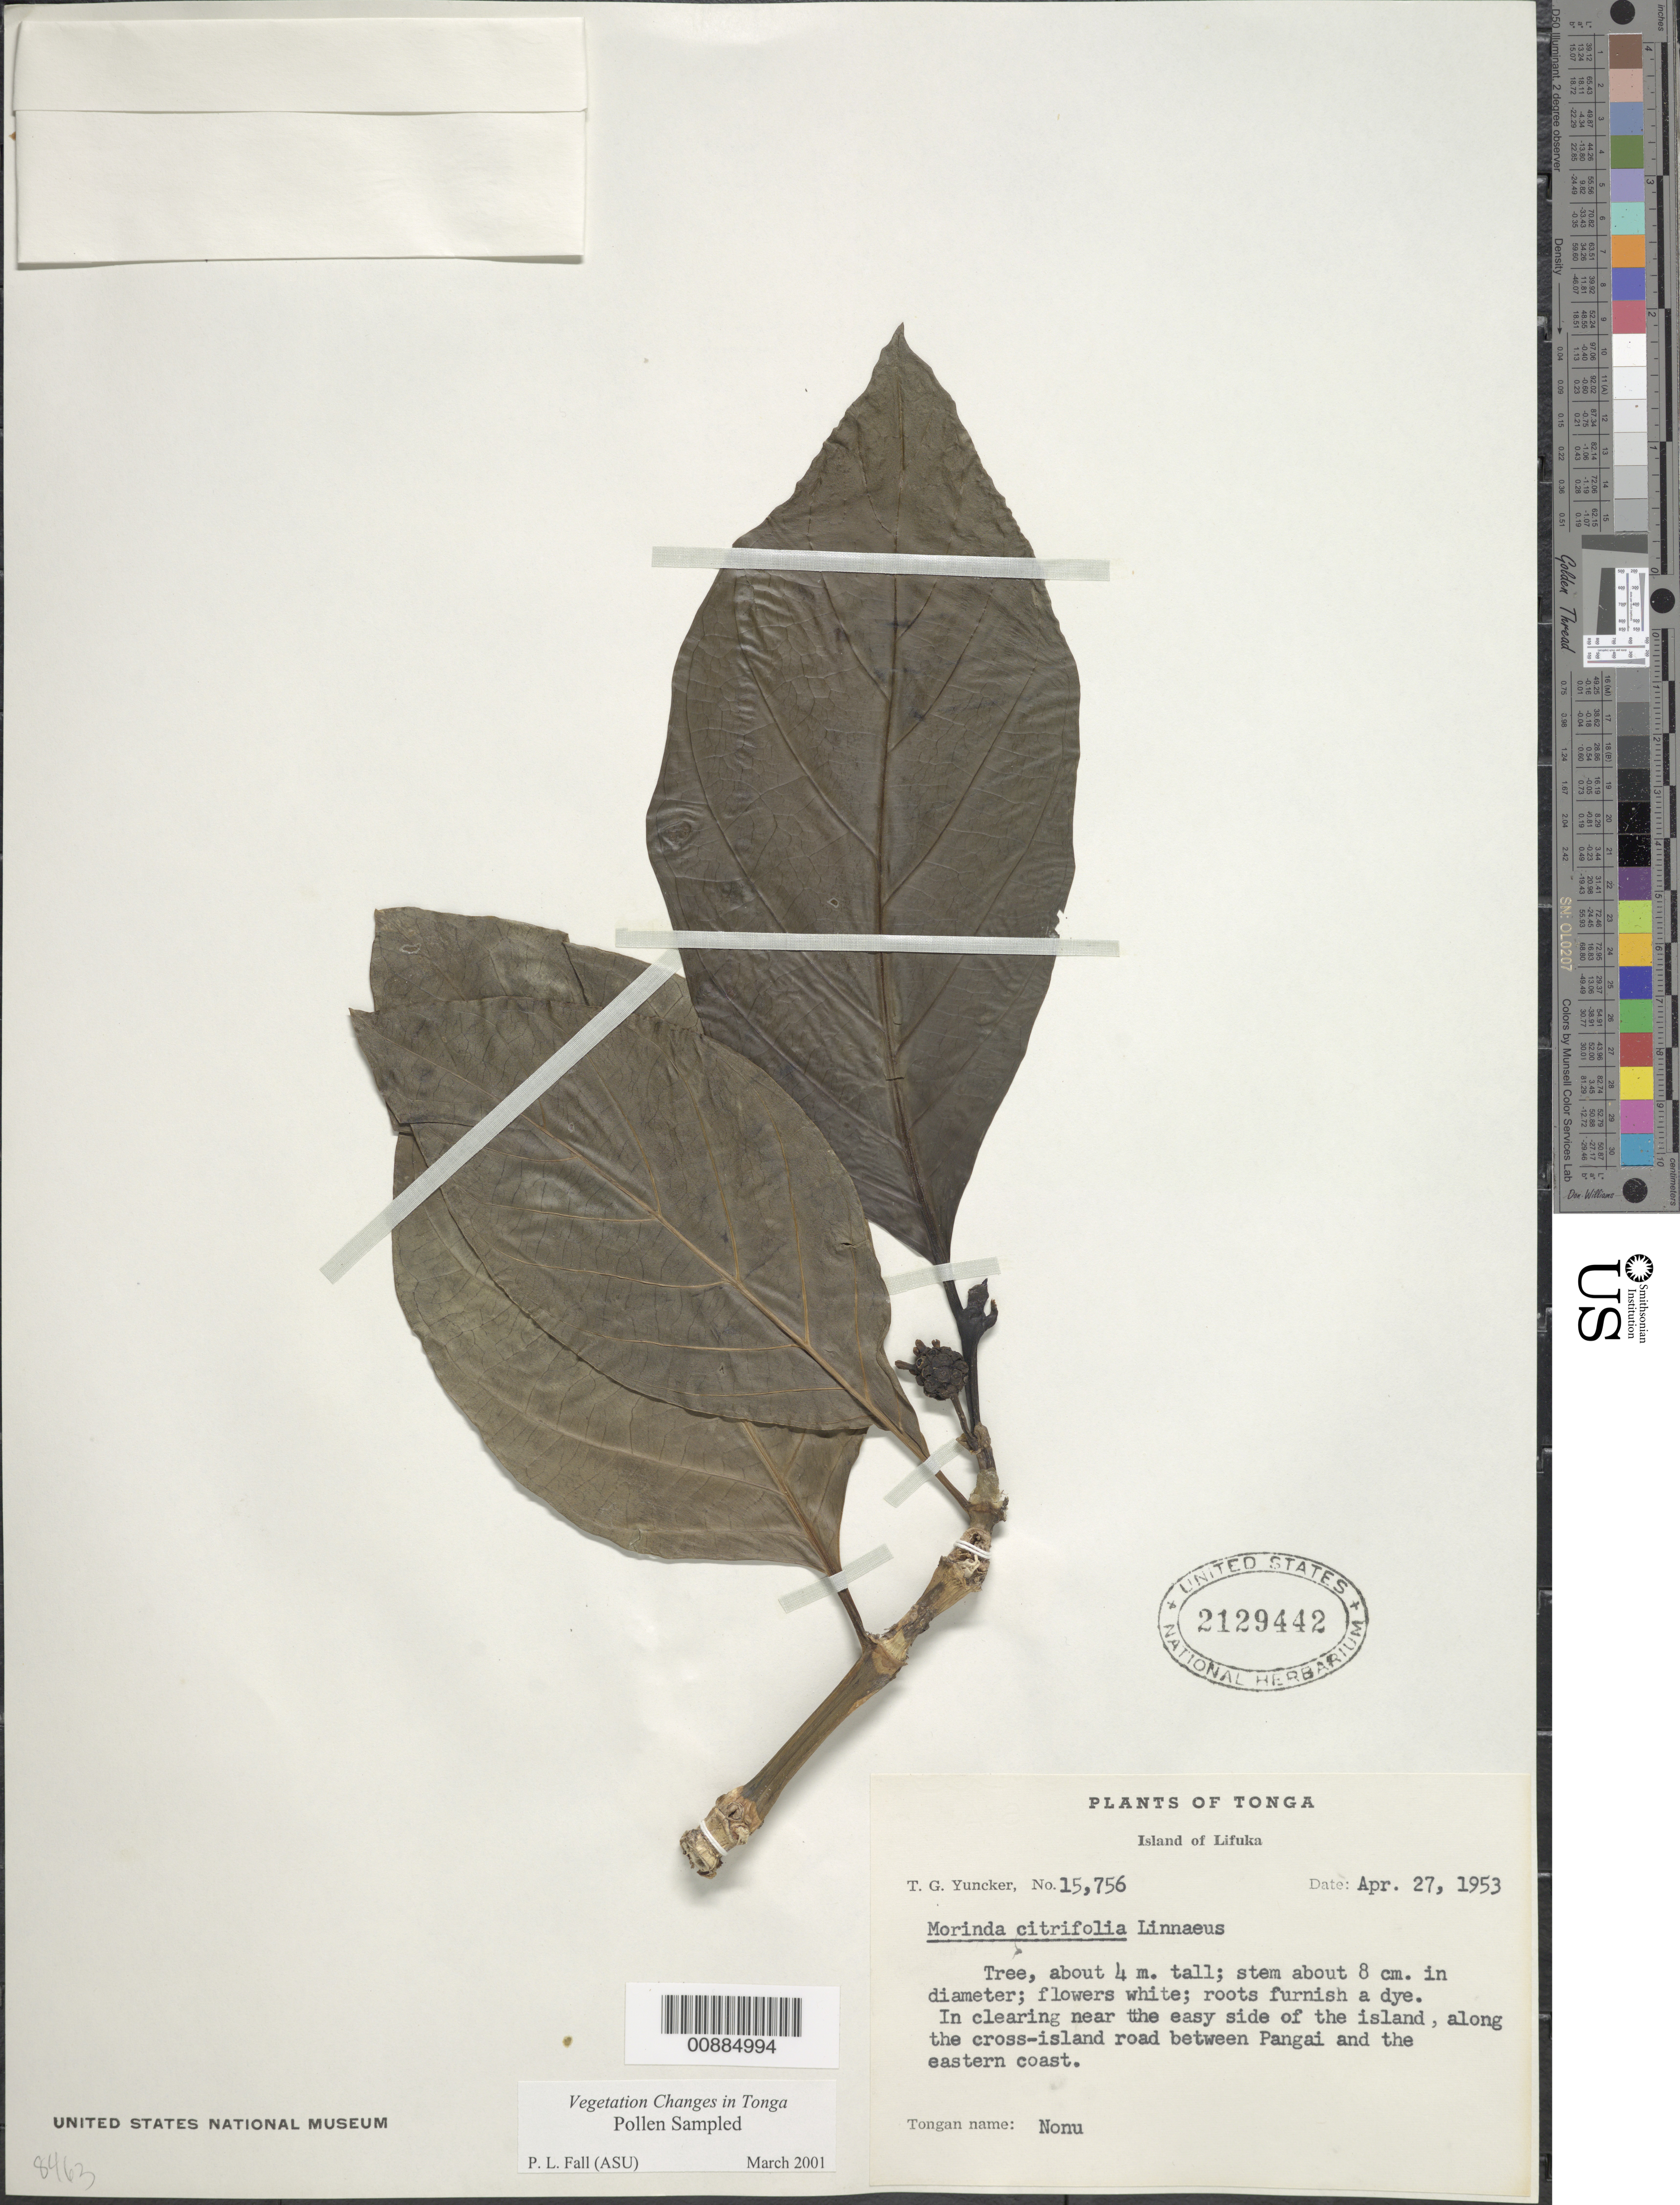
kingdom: Plantae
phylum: Tracheophyta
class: Magnoliopsida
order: Gentianales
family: Rubiaceae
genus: Morinda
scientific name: Morinda citrifolia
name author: L.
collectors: T. G. Yuncker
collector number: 15756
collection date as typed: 27 Apr 1953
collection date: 1953-04-27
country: Tonga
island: Lifuka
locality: Haapai Is.; Along the cross-island road between Pangai and the eastern coast.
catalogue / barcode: US 2129442